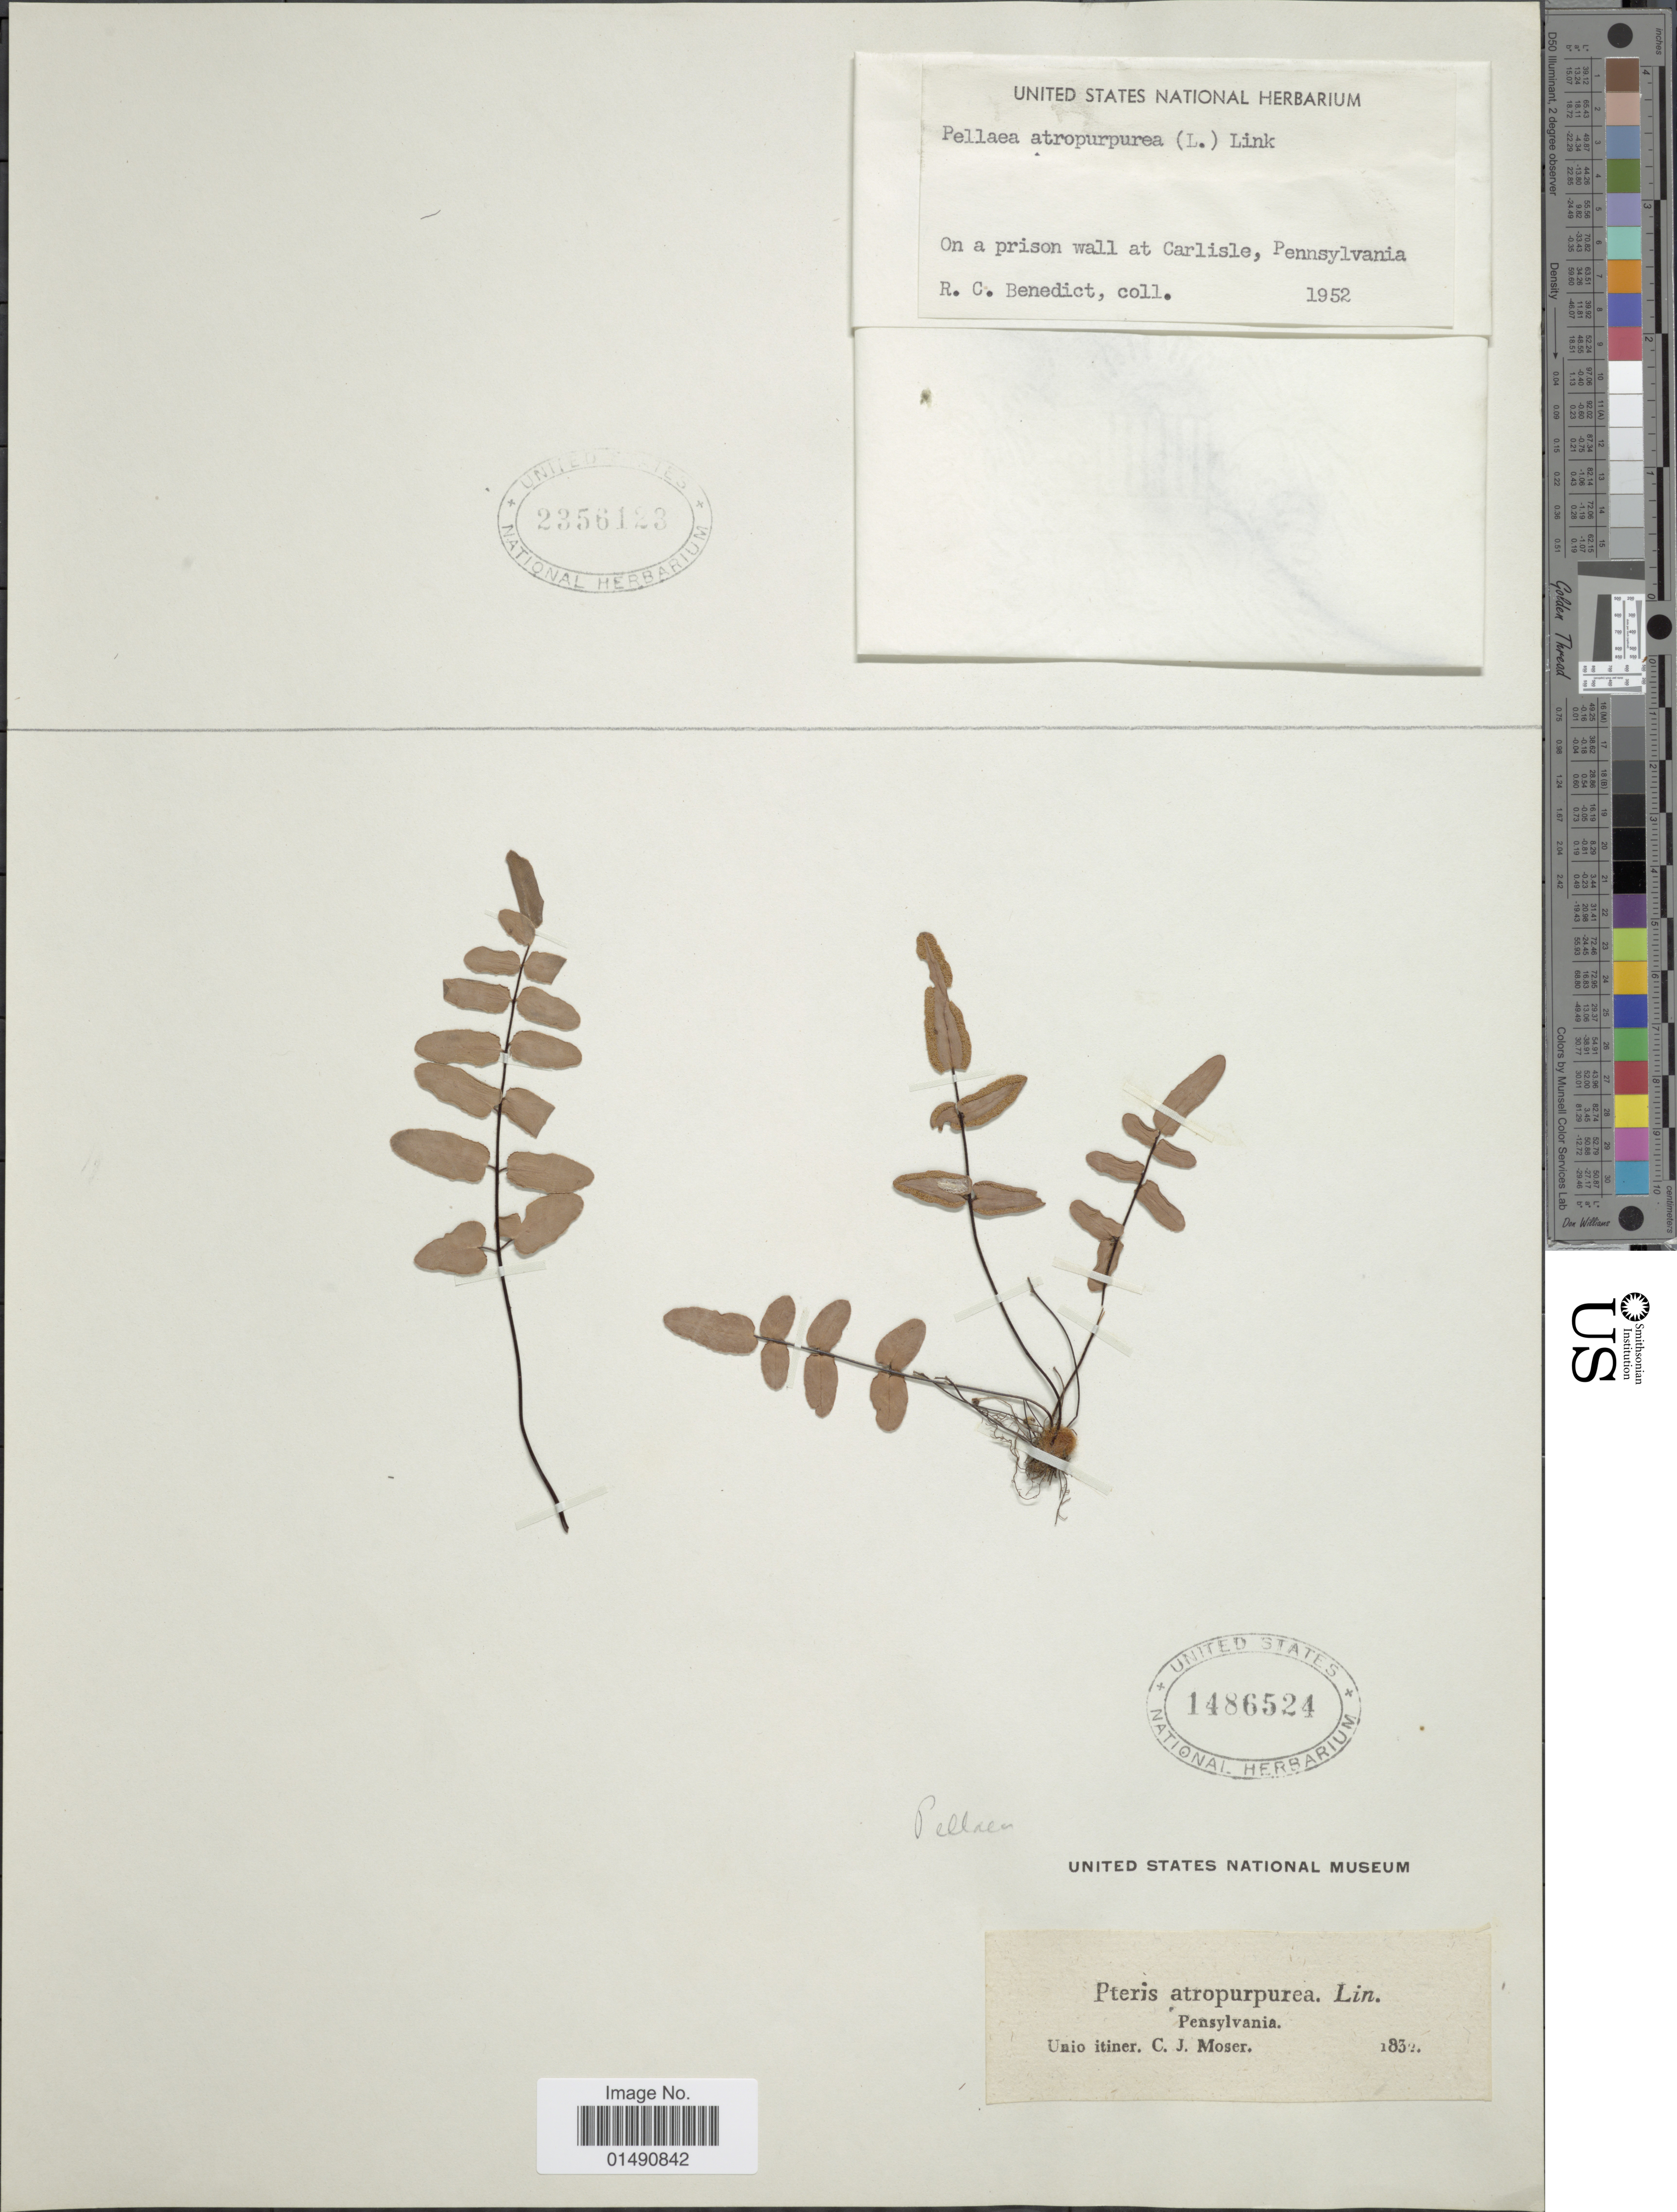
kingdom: Plantae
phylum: Tracheophyta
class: Polypodiopsida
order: Polypodiales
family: Pteridaceae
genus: Pellaea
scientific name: Pellaea atropurpurea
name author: (L.) Link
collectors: C. Moser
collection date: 1832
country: United States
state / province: Pennsylvania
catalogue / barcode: US 1486524